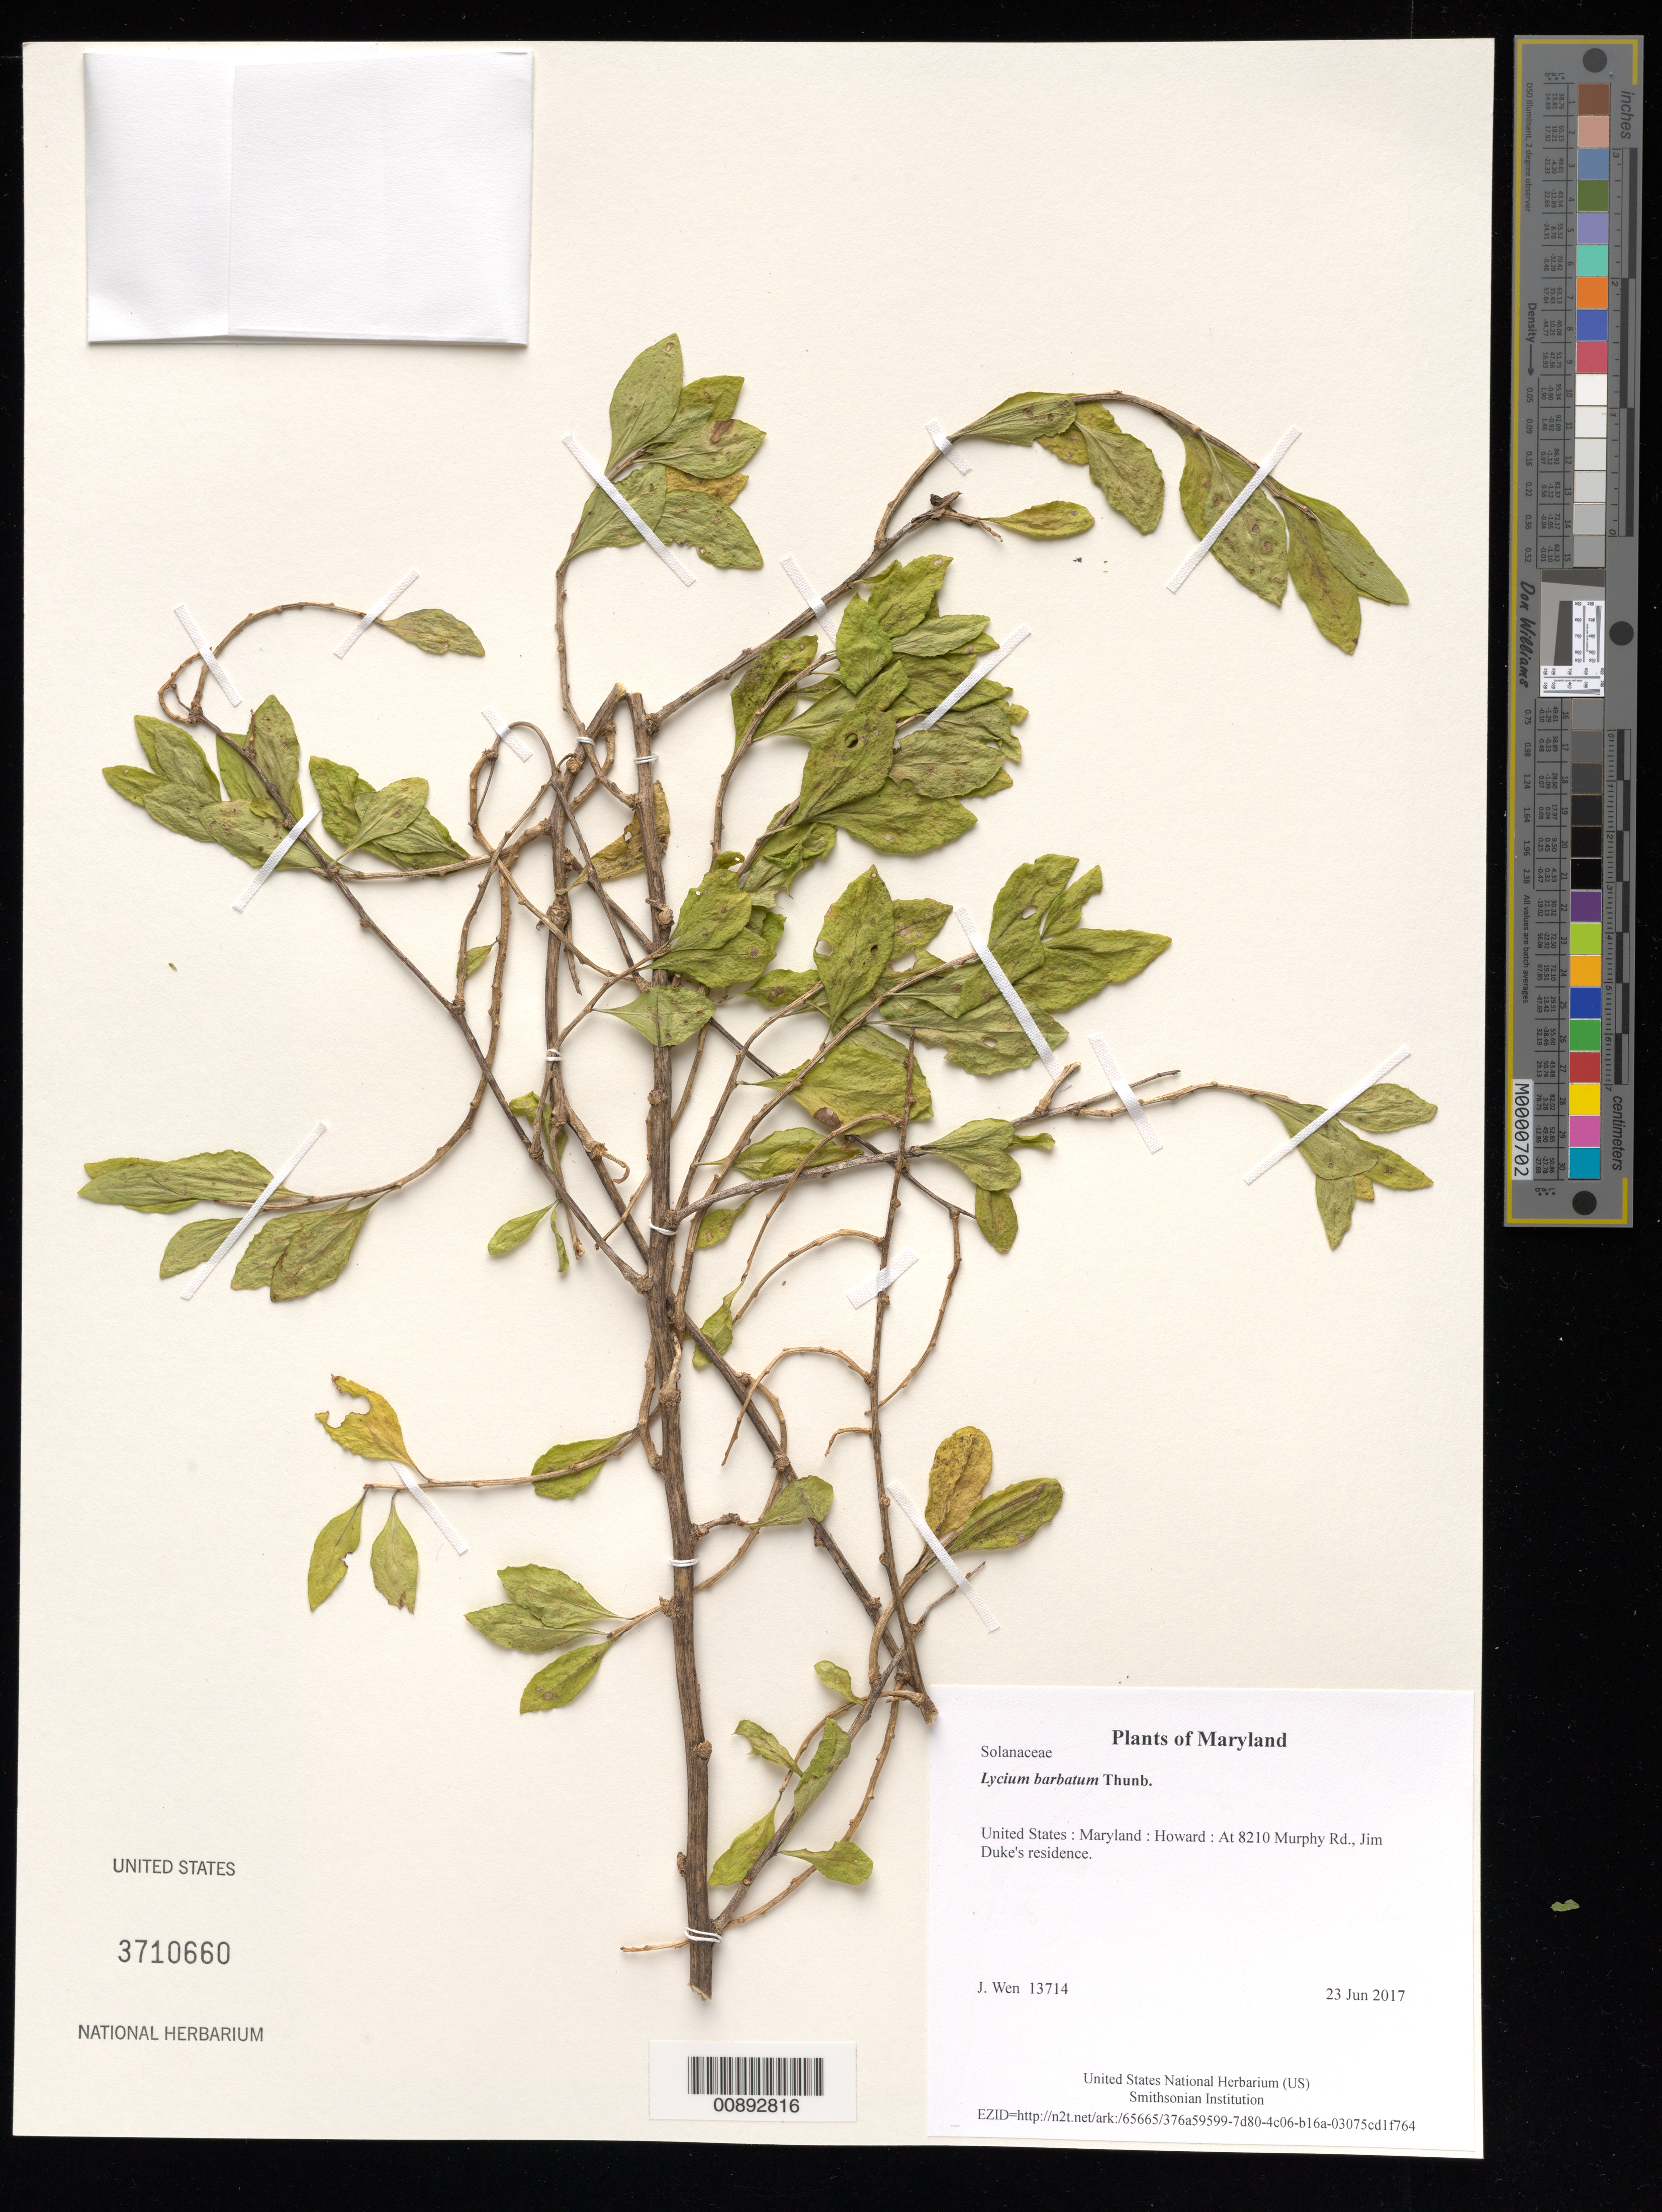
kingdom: Plantae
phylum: Tracheophyta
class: Magnoliopsida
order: Solanales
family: Solanaceae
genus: Lycium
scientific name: Lycium barbatum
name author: Thunb.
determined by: Wen, Jun, (BOT), Smithsonian Institution - National Museum of Natural History (UNITED STATES)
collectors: J. Wen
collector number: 13714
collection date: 2017-06-23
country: United States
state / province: Maryland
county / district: Howard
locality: At 8210 Murphy Rd., Jim Duke's residence.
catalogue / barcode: US 3710660